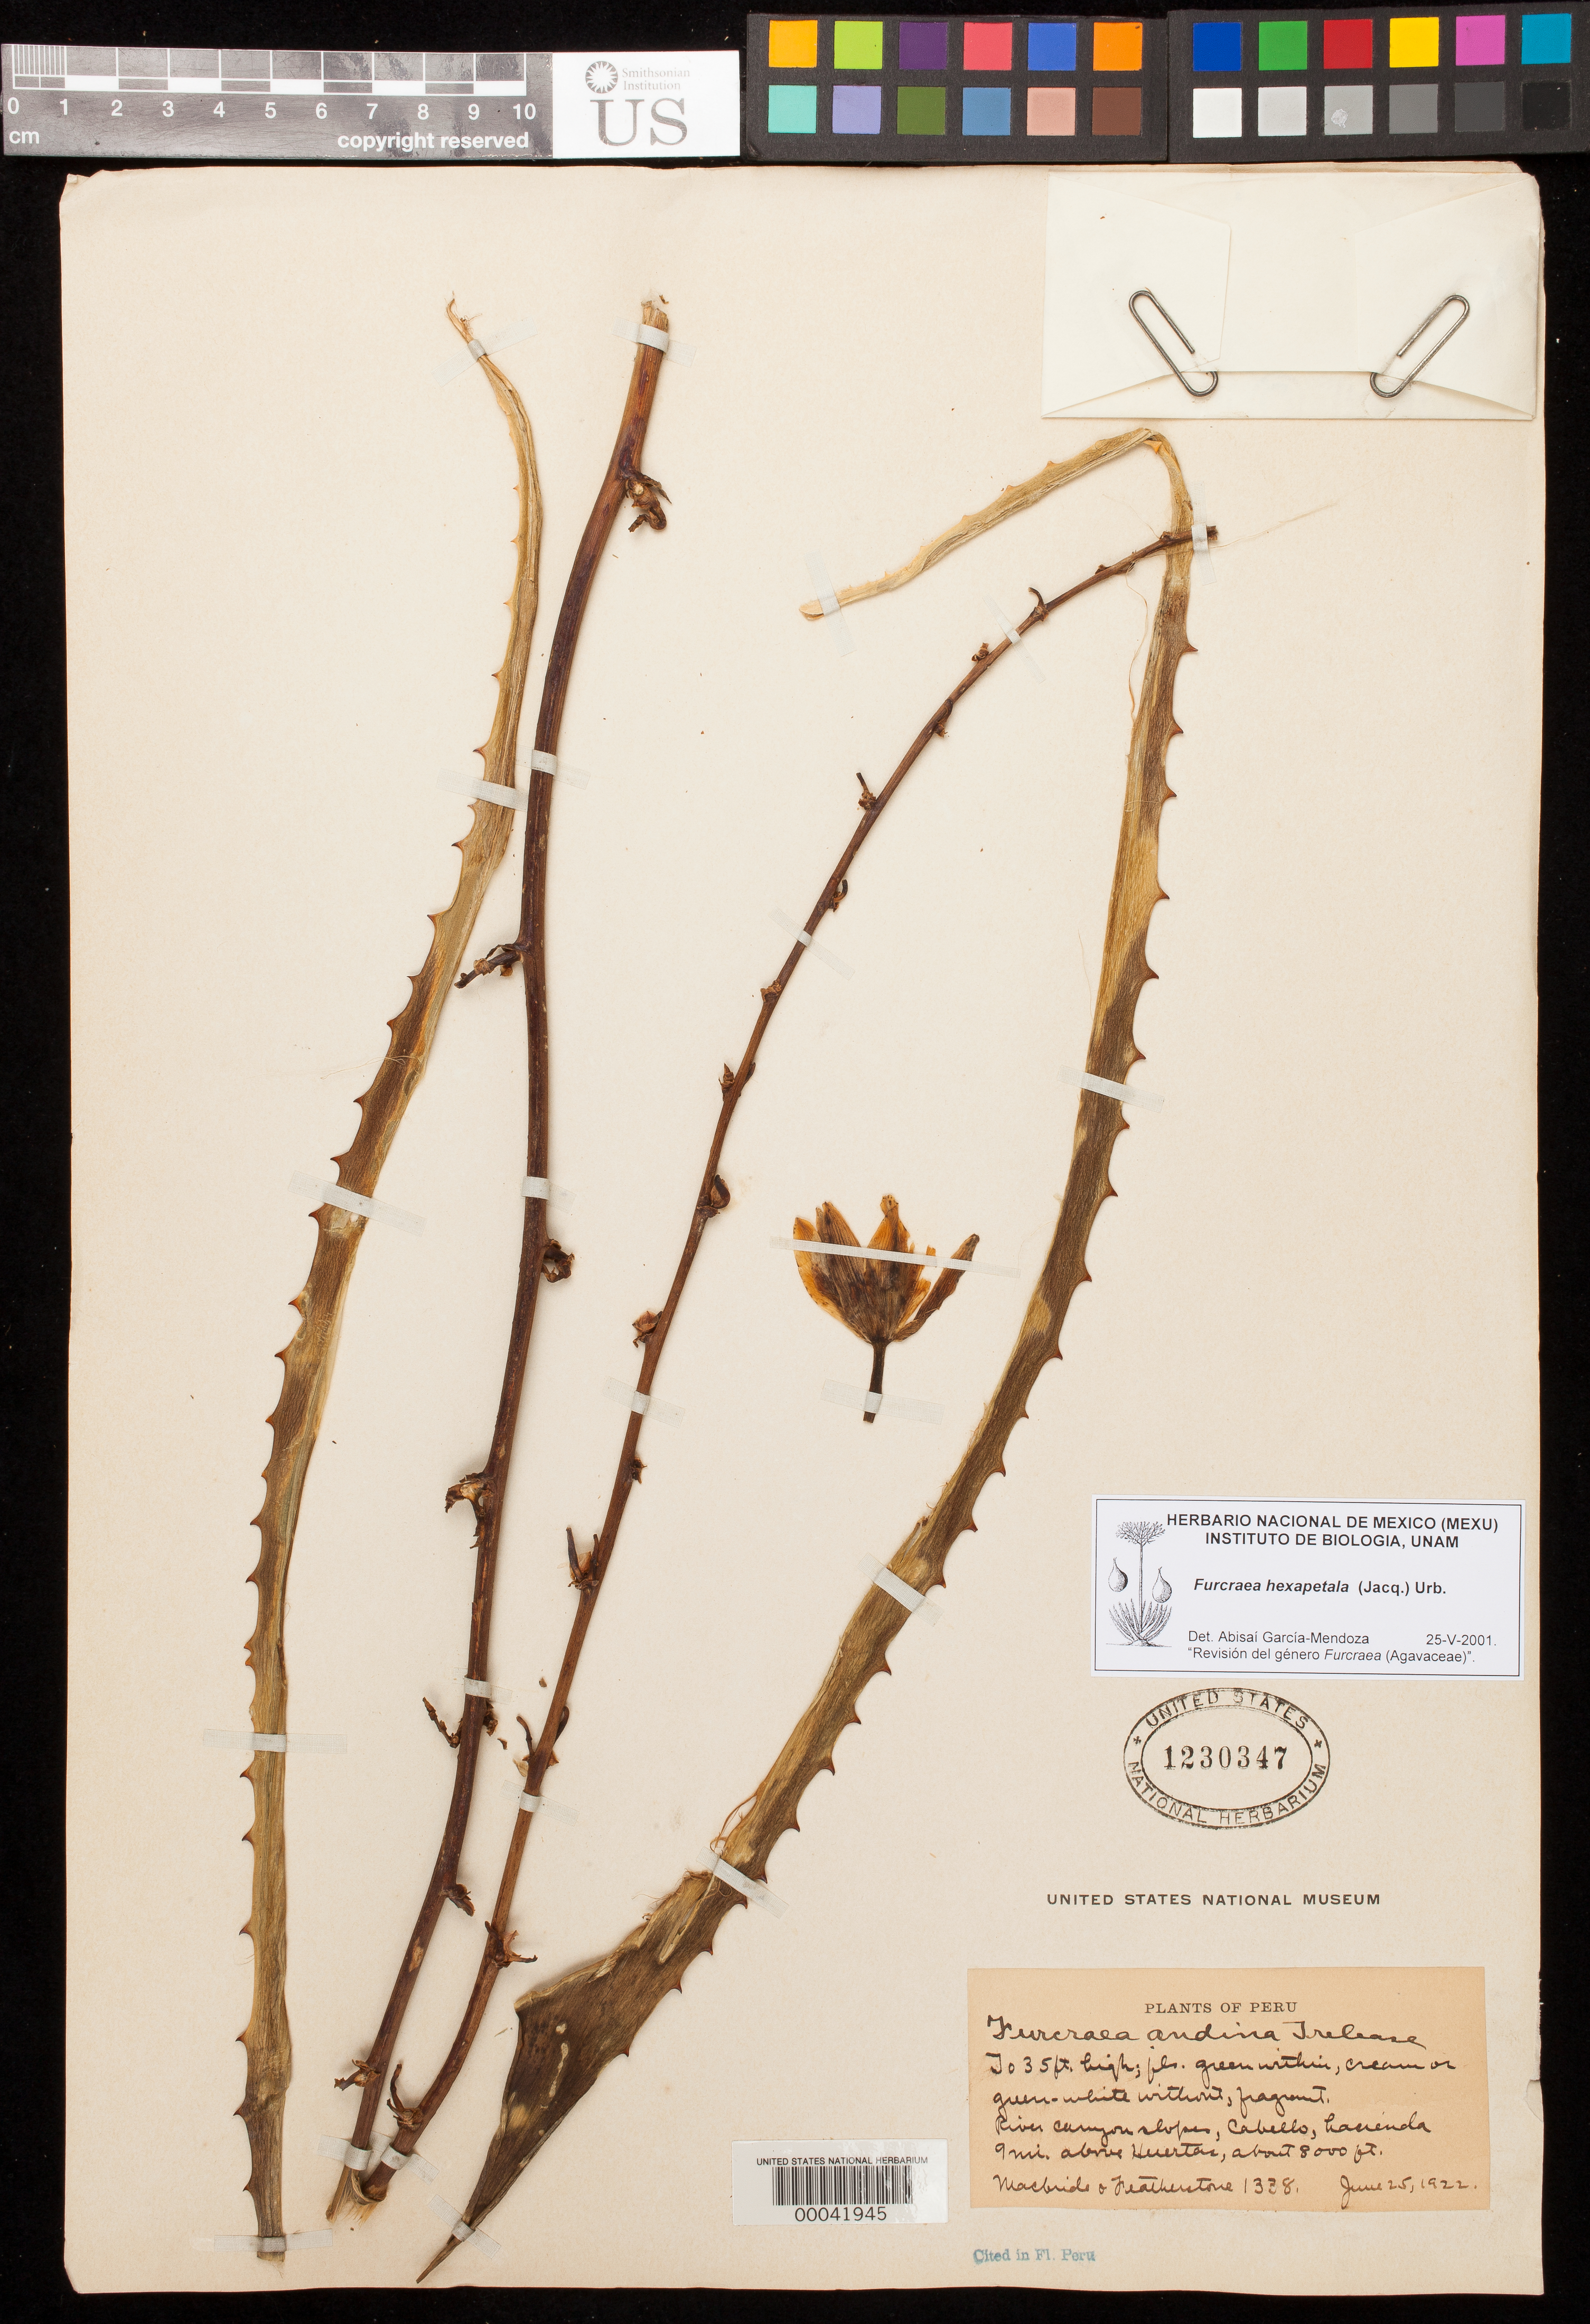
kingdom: Plantae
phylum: Tracheophyta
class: Liliopsida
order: Asparagales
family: Asparagaceae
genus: Furcraea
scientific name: Furcraea hexapetala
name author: (Jacq.) Urb.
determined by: García-Mendoza, A.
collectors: J. F. Macbride & W. Featherstone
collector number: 1338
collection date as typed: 25 Jun 1922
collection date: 1922-06-25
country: Peru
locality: Cabello, hacienda 9 mi above Huertos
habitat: River canyon slopes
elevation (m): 244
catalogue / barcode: US 1230347